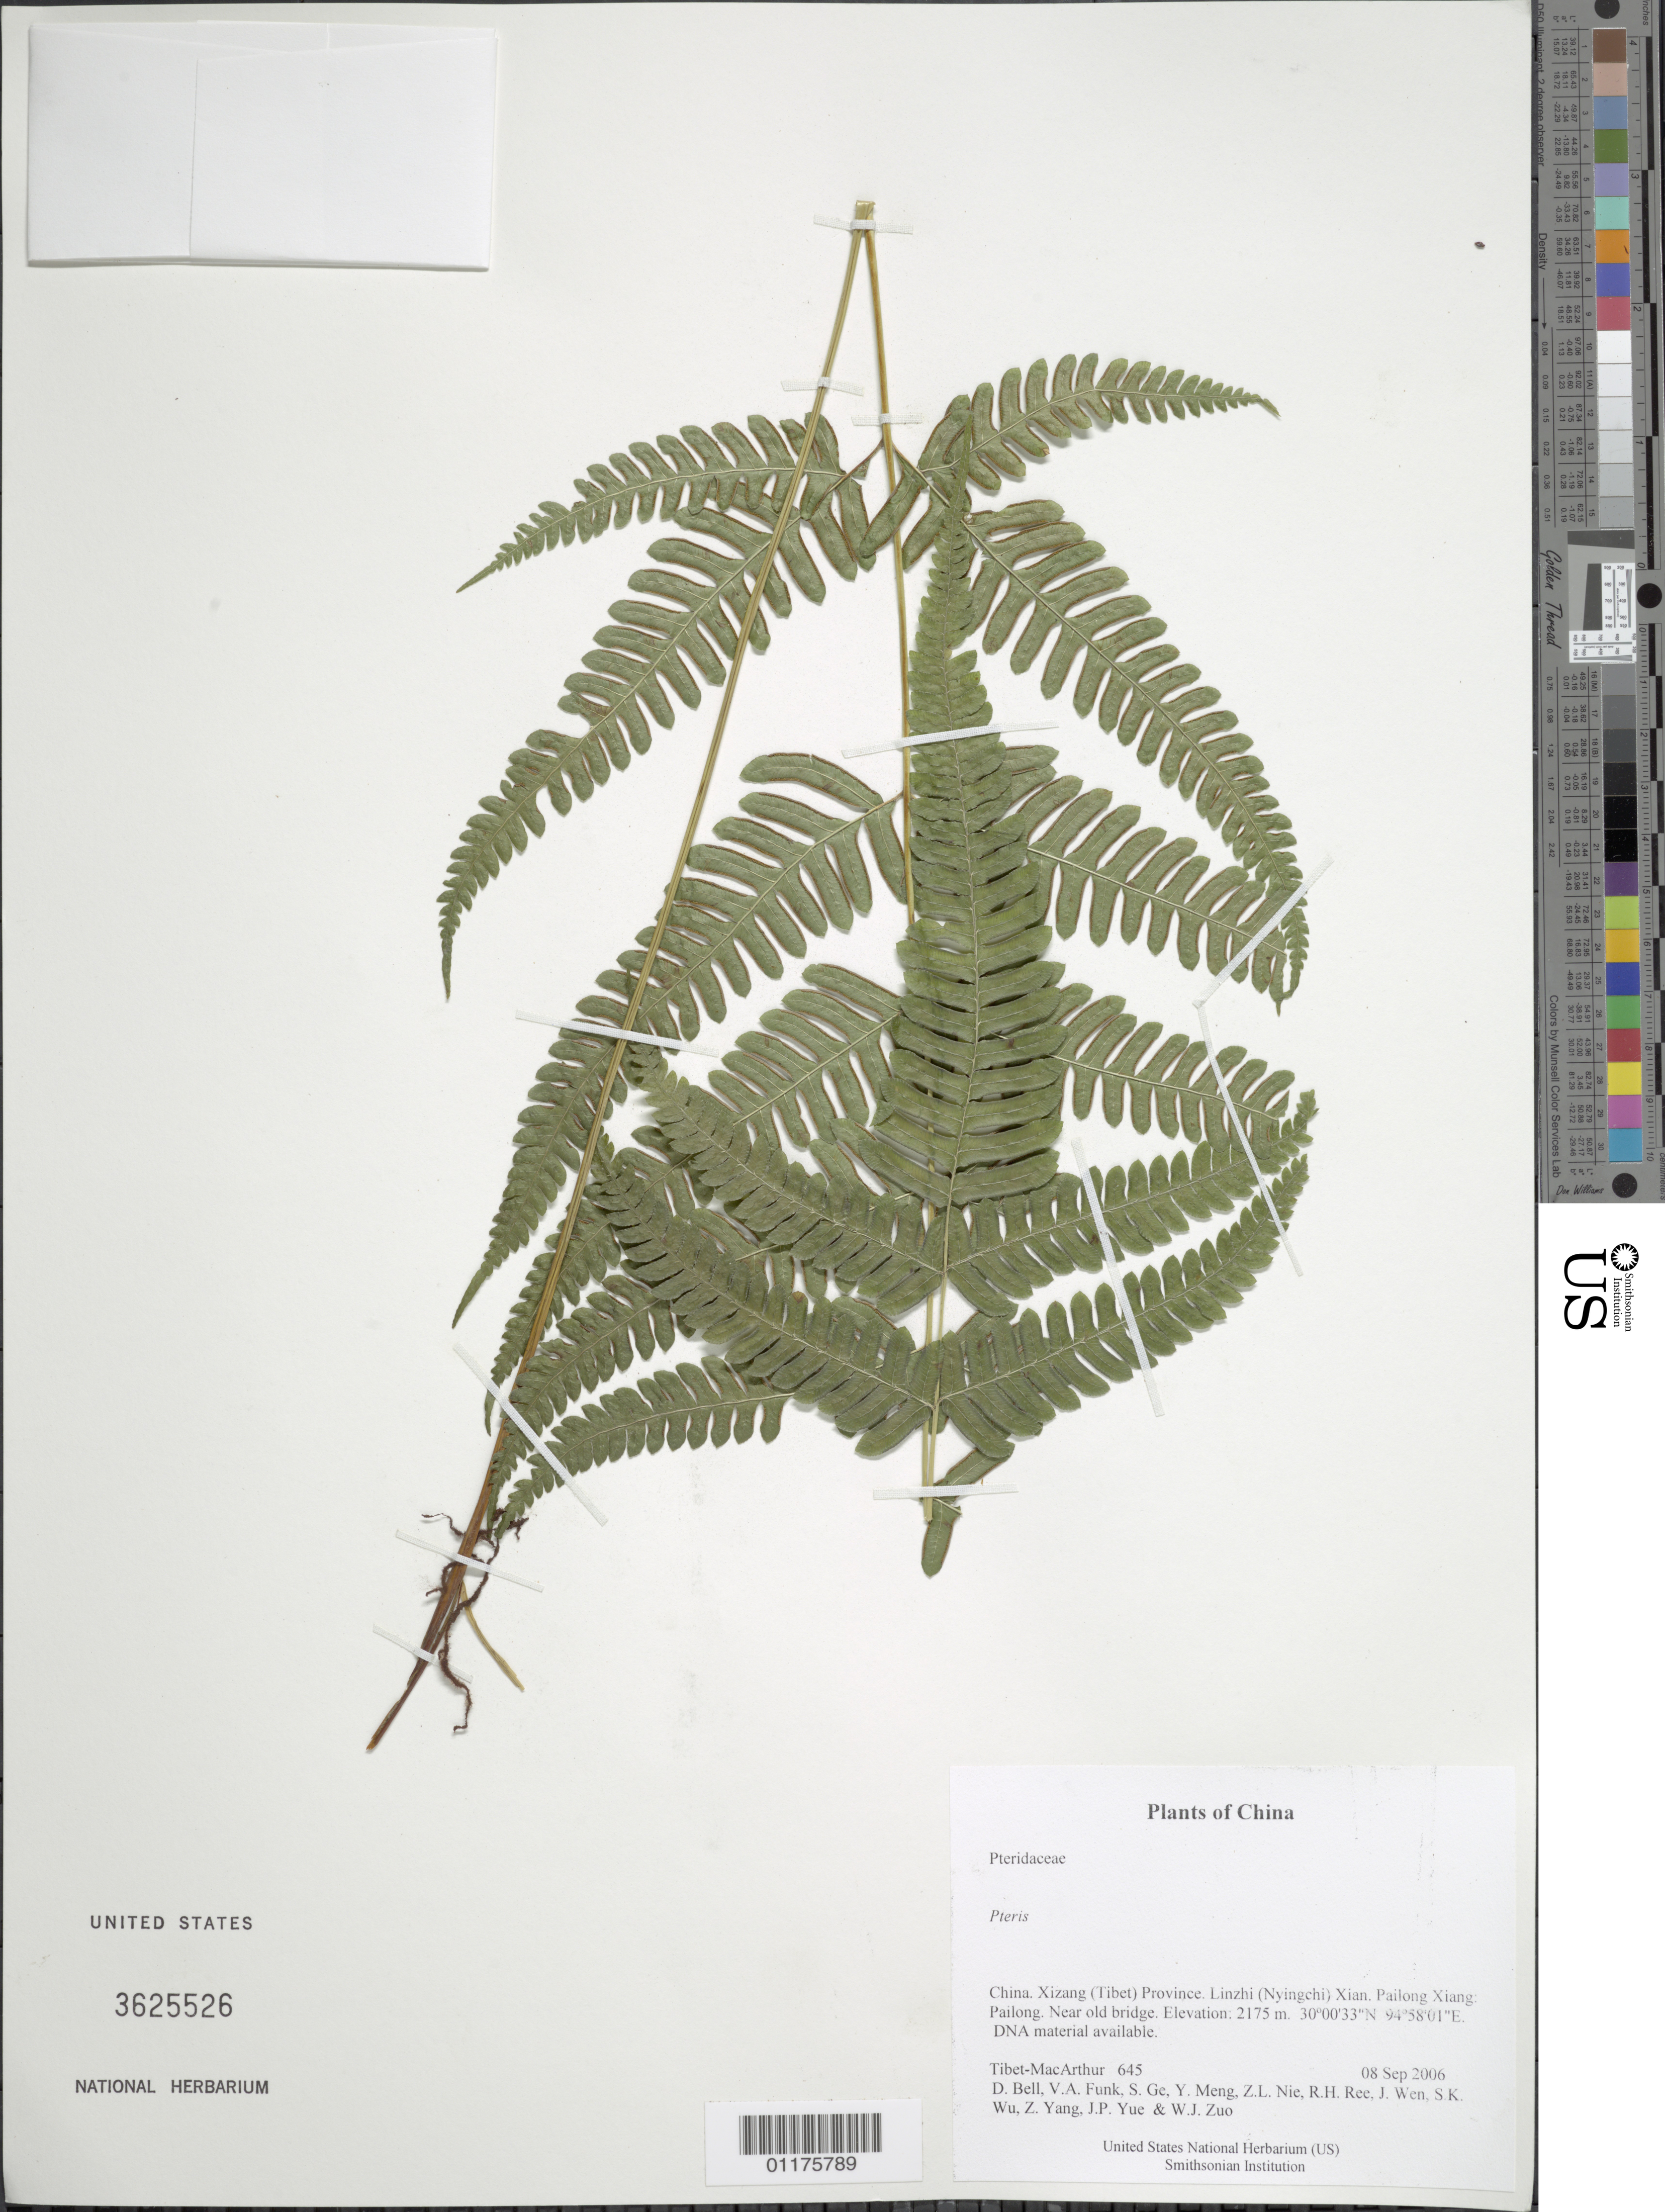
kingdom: Plantae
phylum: Tracheophyta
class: Polypodiopsida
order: Polypodiales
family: Pteridaceae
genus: Pteris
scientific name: Pteris sp.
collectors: Tibet-MacArthur, D. A. Bell, V. Funk, S. Ge, Y. Meng, Z. Nie, R. Ree, J. Wen, S. K. Wu, Z. Yang, J. Yue & W. Zuo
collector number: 645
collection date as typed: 08 Sep 2006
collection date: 2006-09-08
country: China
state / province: Xizang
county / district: Linzhi (Nyingchi) Xian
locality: Pailong Xiang: Pailong. Near old bridge.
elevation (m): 2175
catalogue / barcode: US 3625526